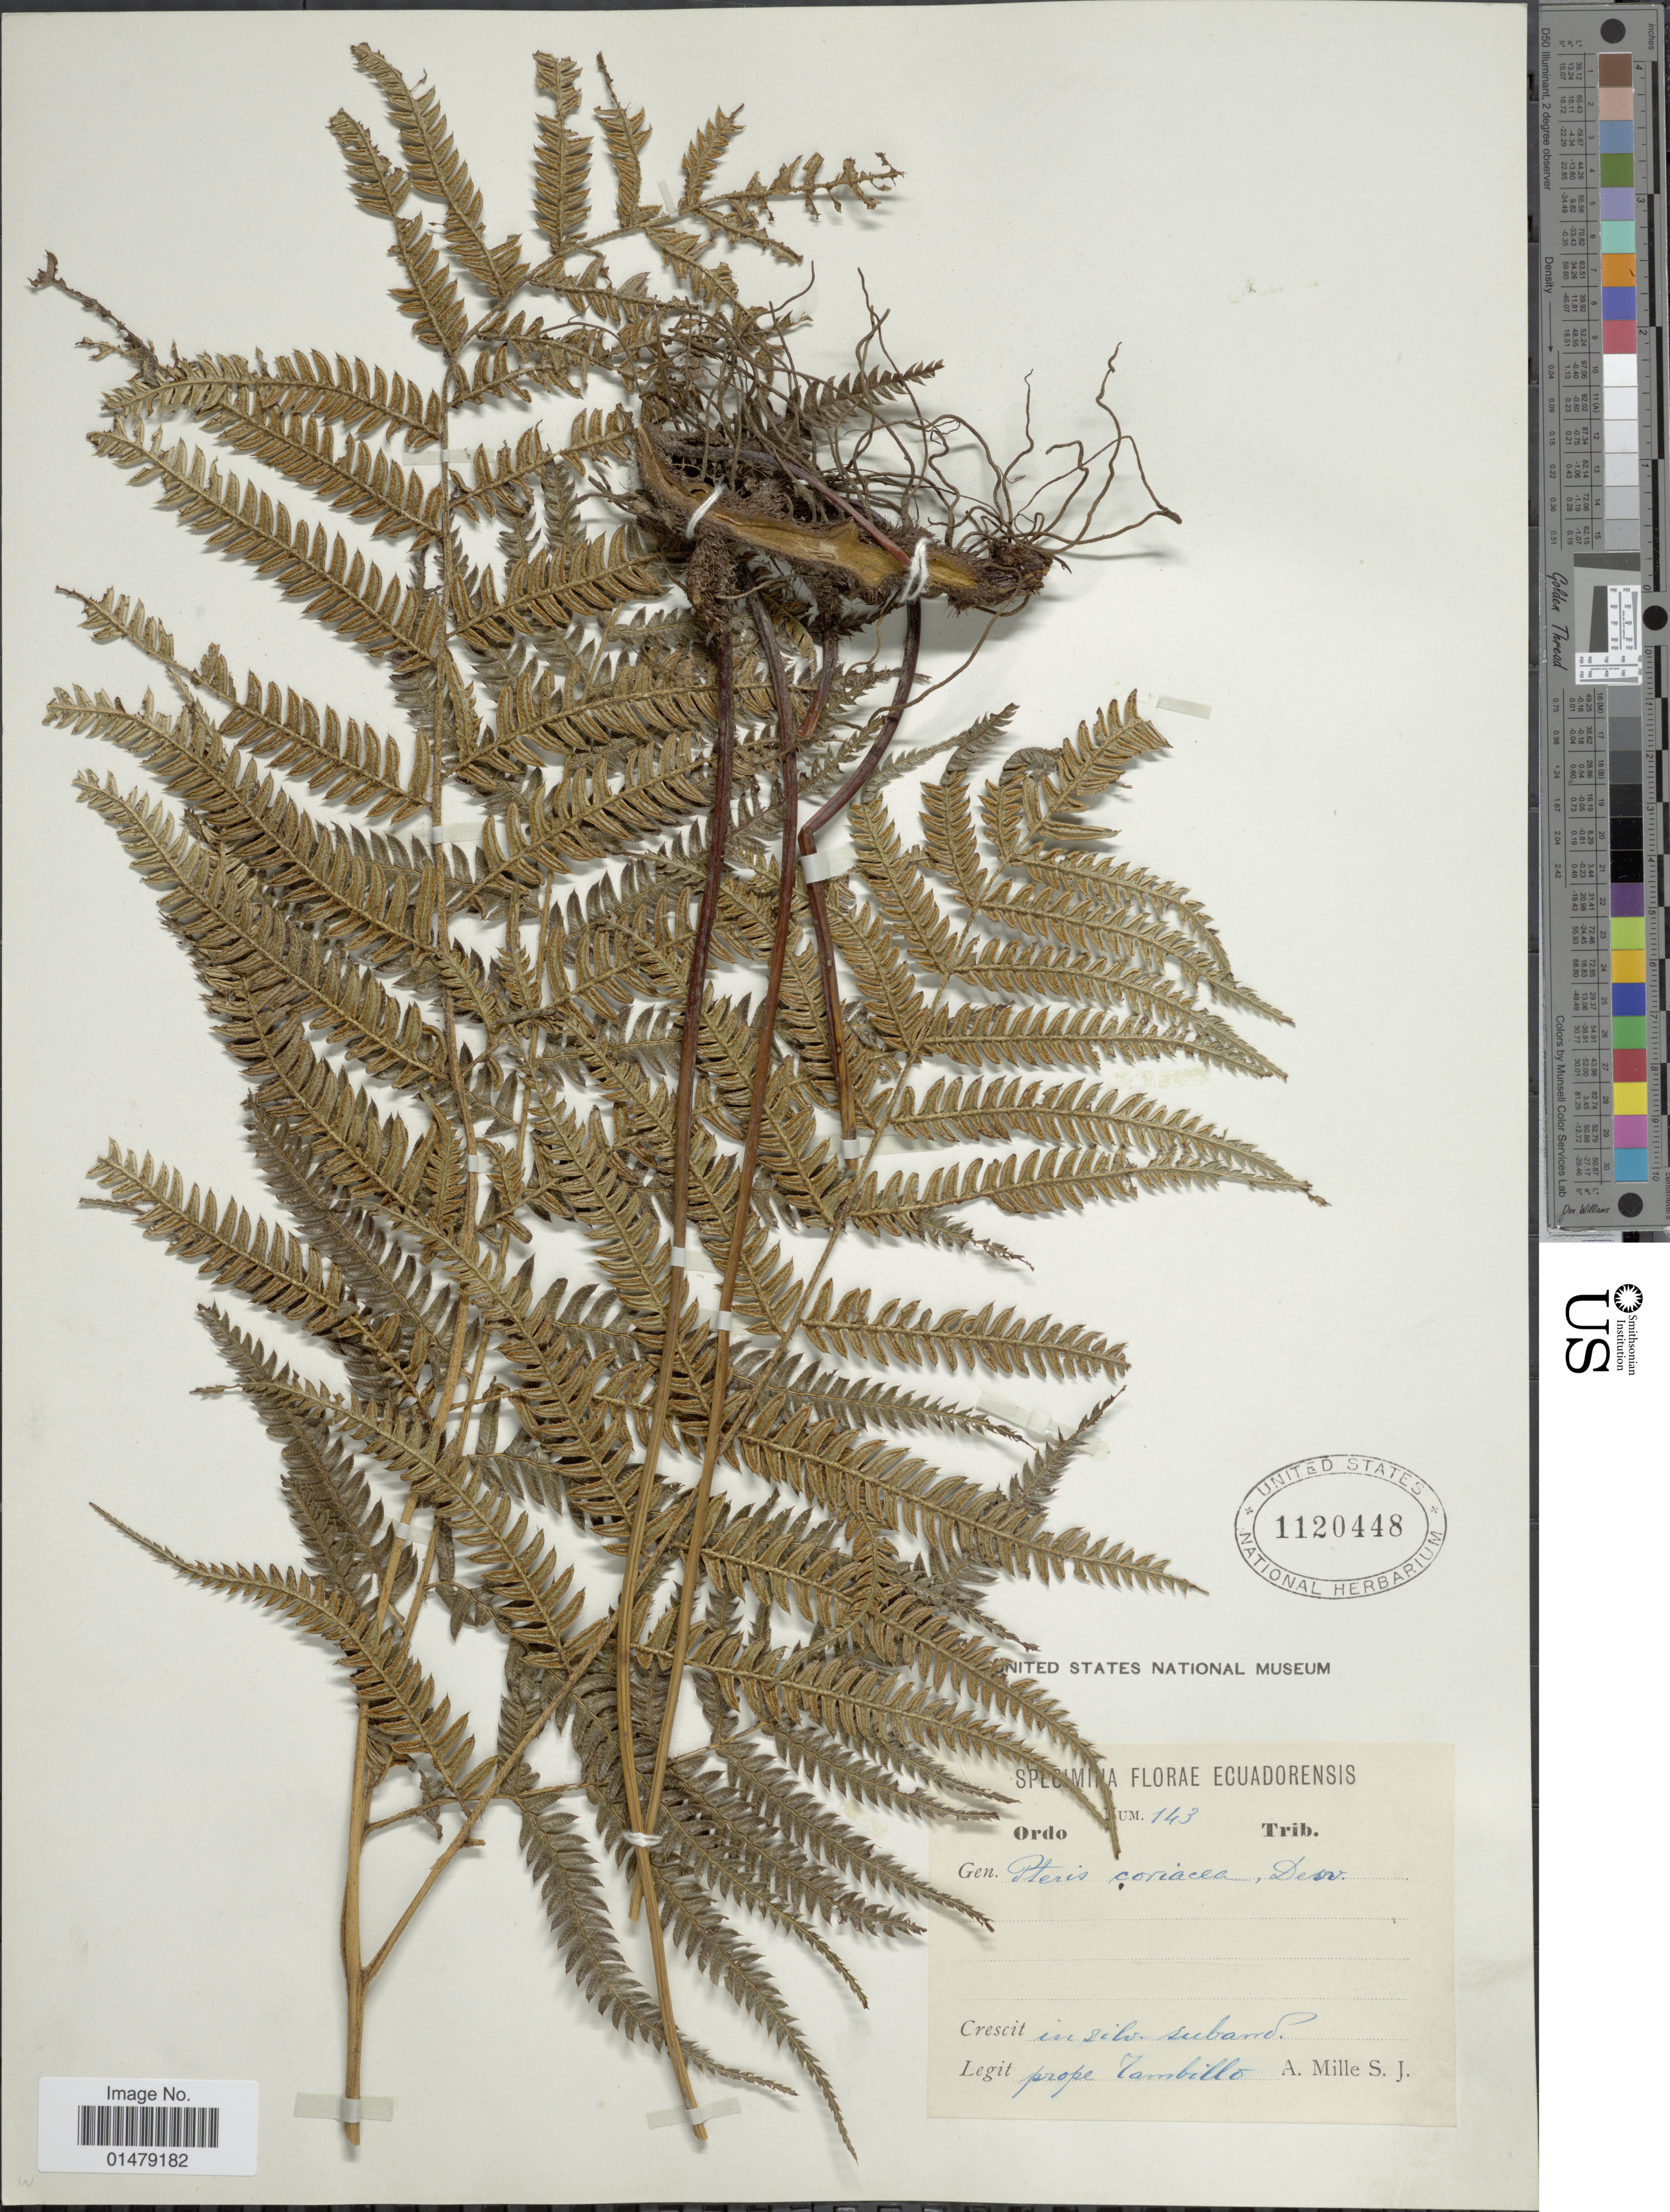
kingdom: Plantae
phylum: Tracheophyta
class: Polypodiopsida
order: Polypodiales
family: Pteridaceae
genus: Pteris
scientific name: Pteris coriacea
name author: Desv.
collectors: A. Mille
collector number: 143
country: Ecuador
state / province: Pichincha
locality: Flora Ecuadorensis. Crescit: in silv. suband. prope Tambillo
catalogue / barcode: US 1120448